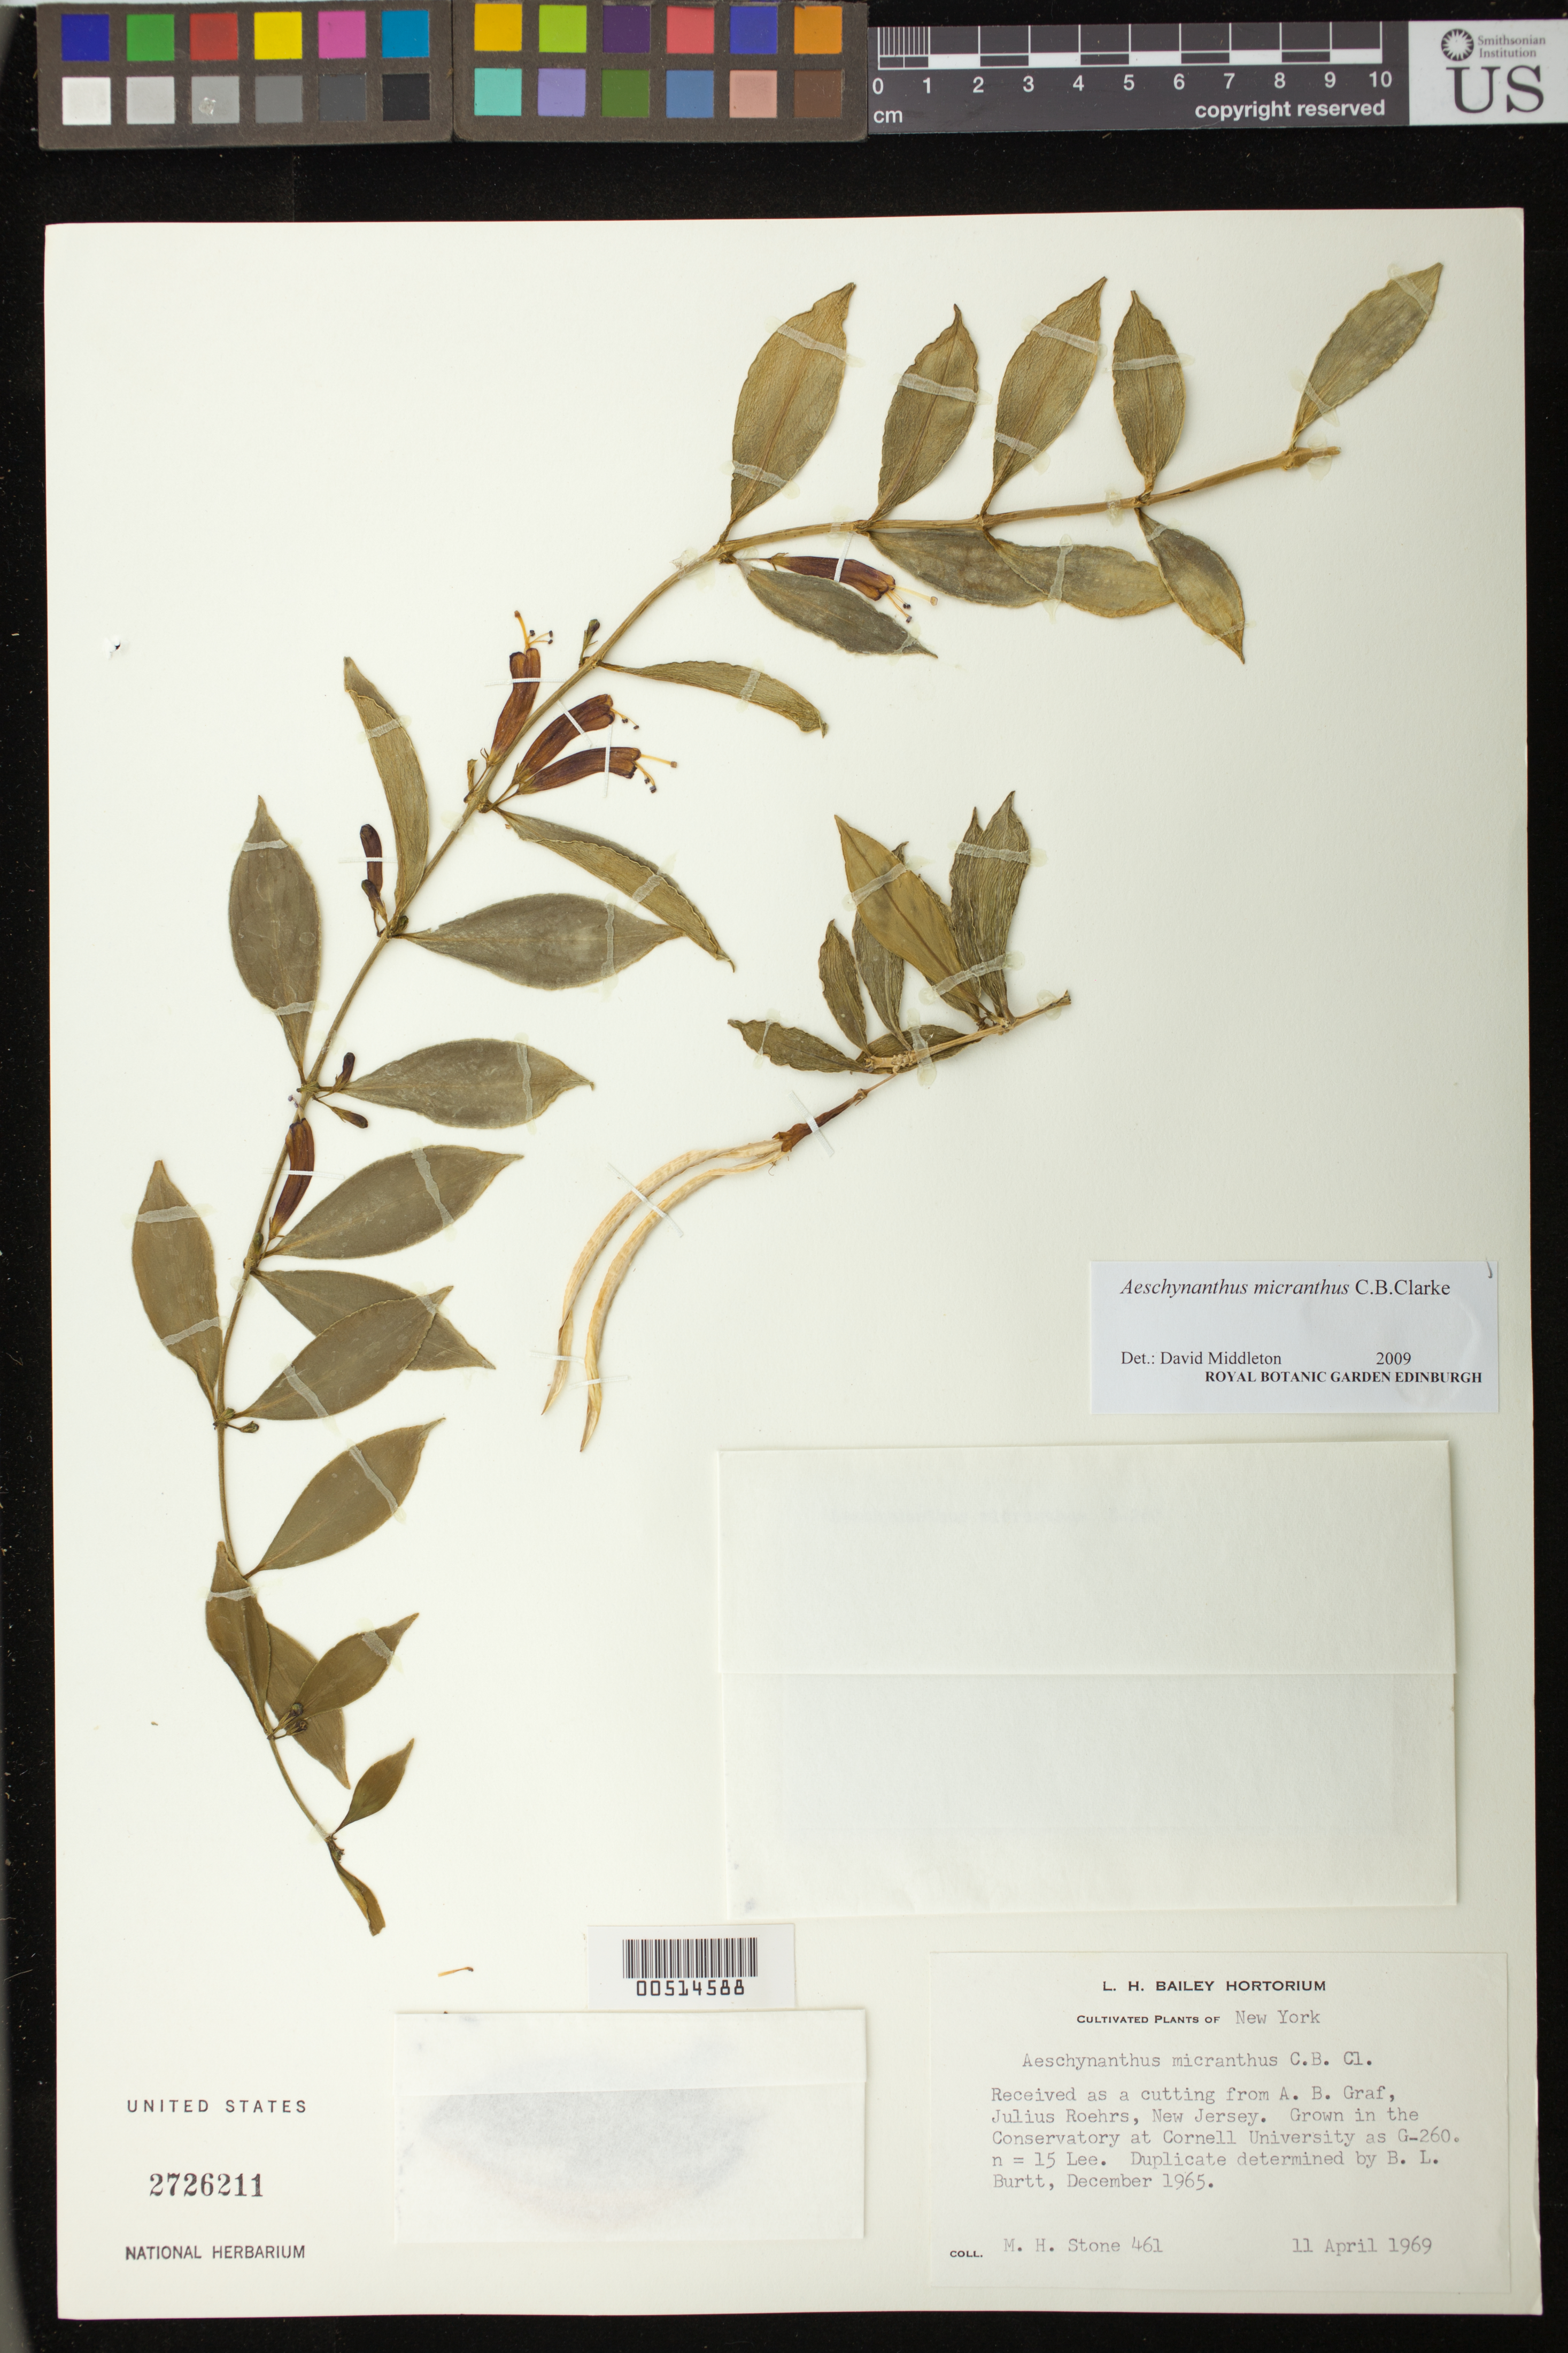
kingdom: Plantae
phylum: Tracheophyta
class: Magnoliopsida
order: Lamiales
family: Gesneriaceae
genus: Aeschynanthus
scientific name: Aeschynanthus micranthus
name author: C.B. Clarke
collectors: M. Stone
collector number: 461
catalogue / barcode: US 2726211